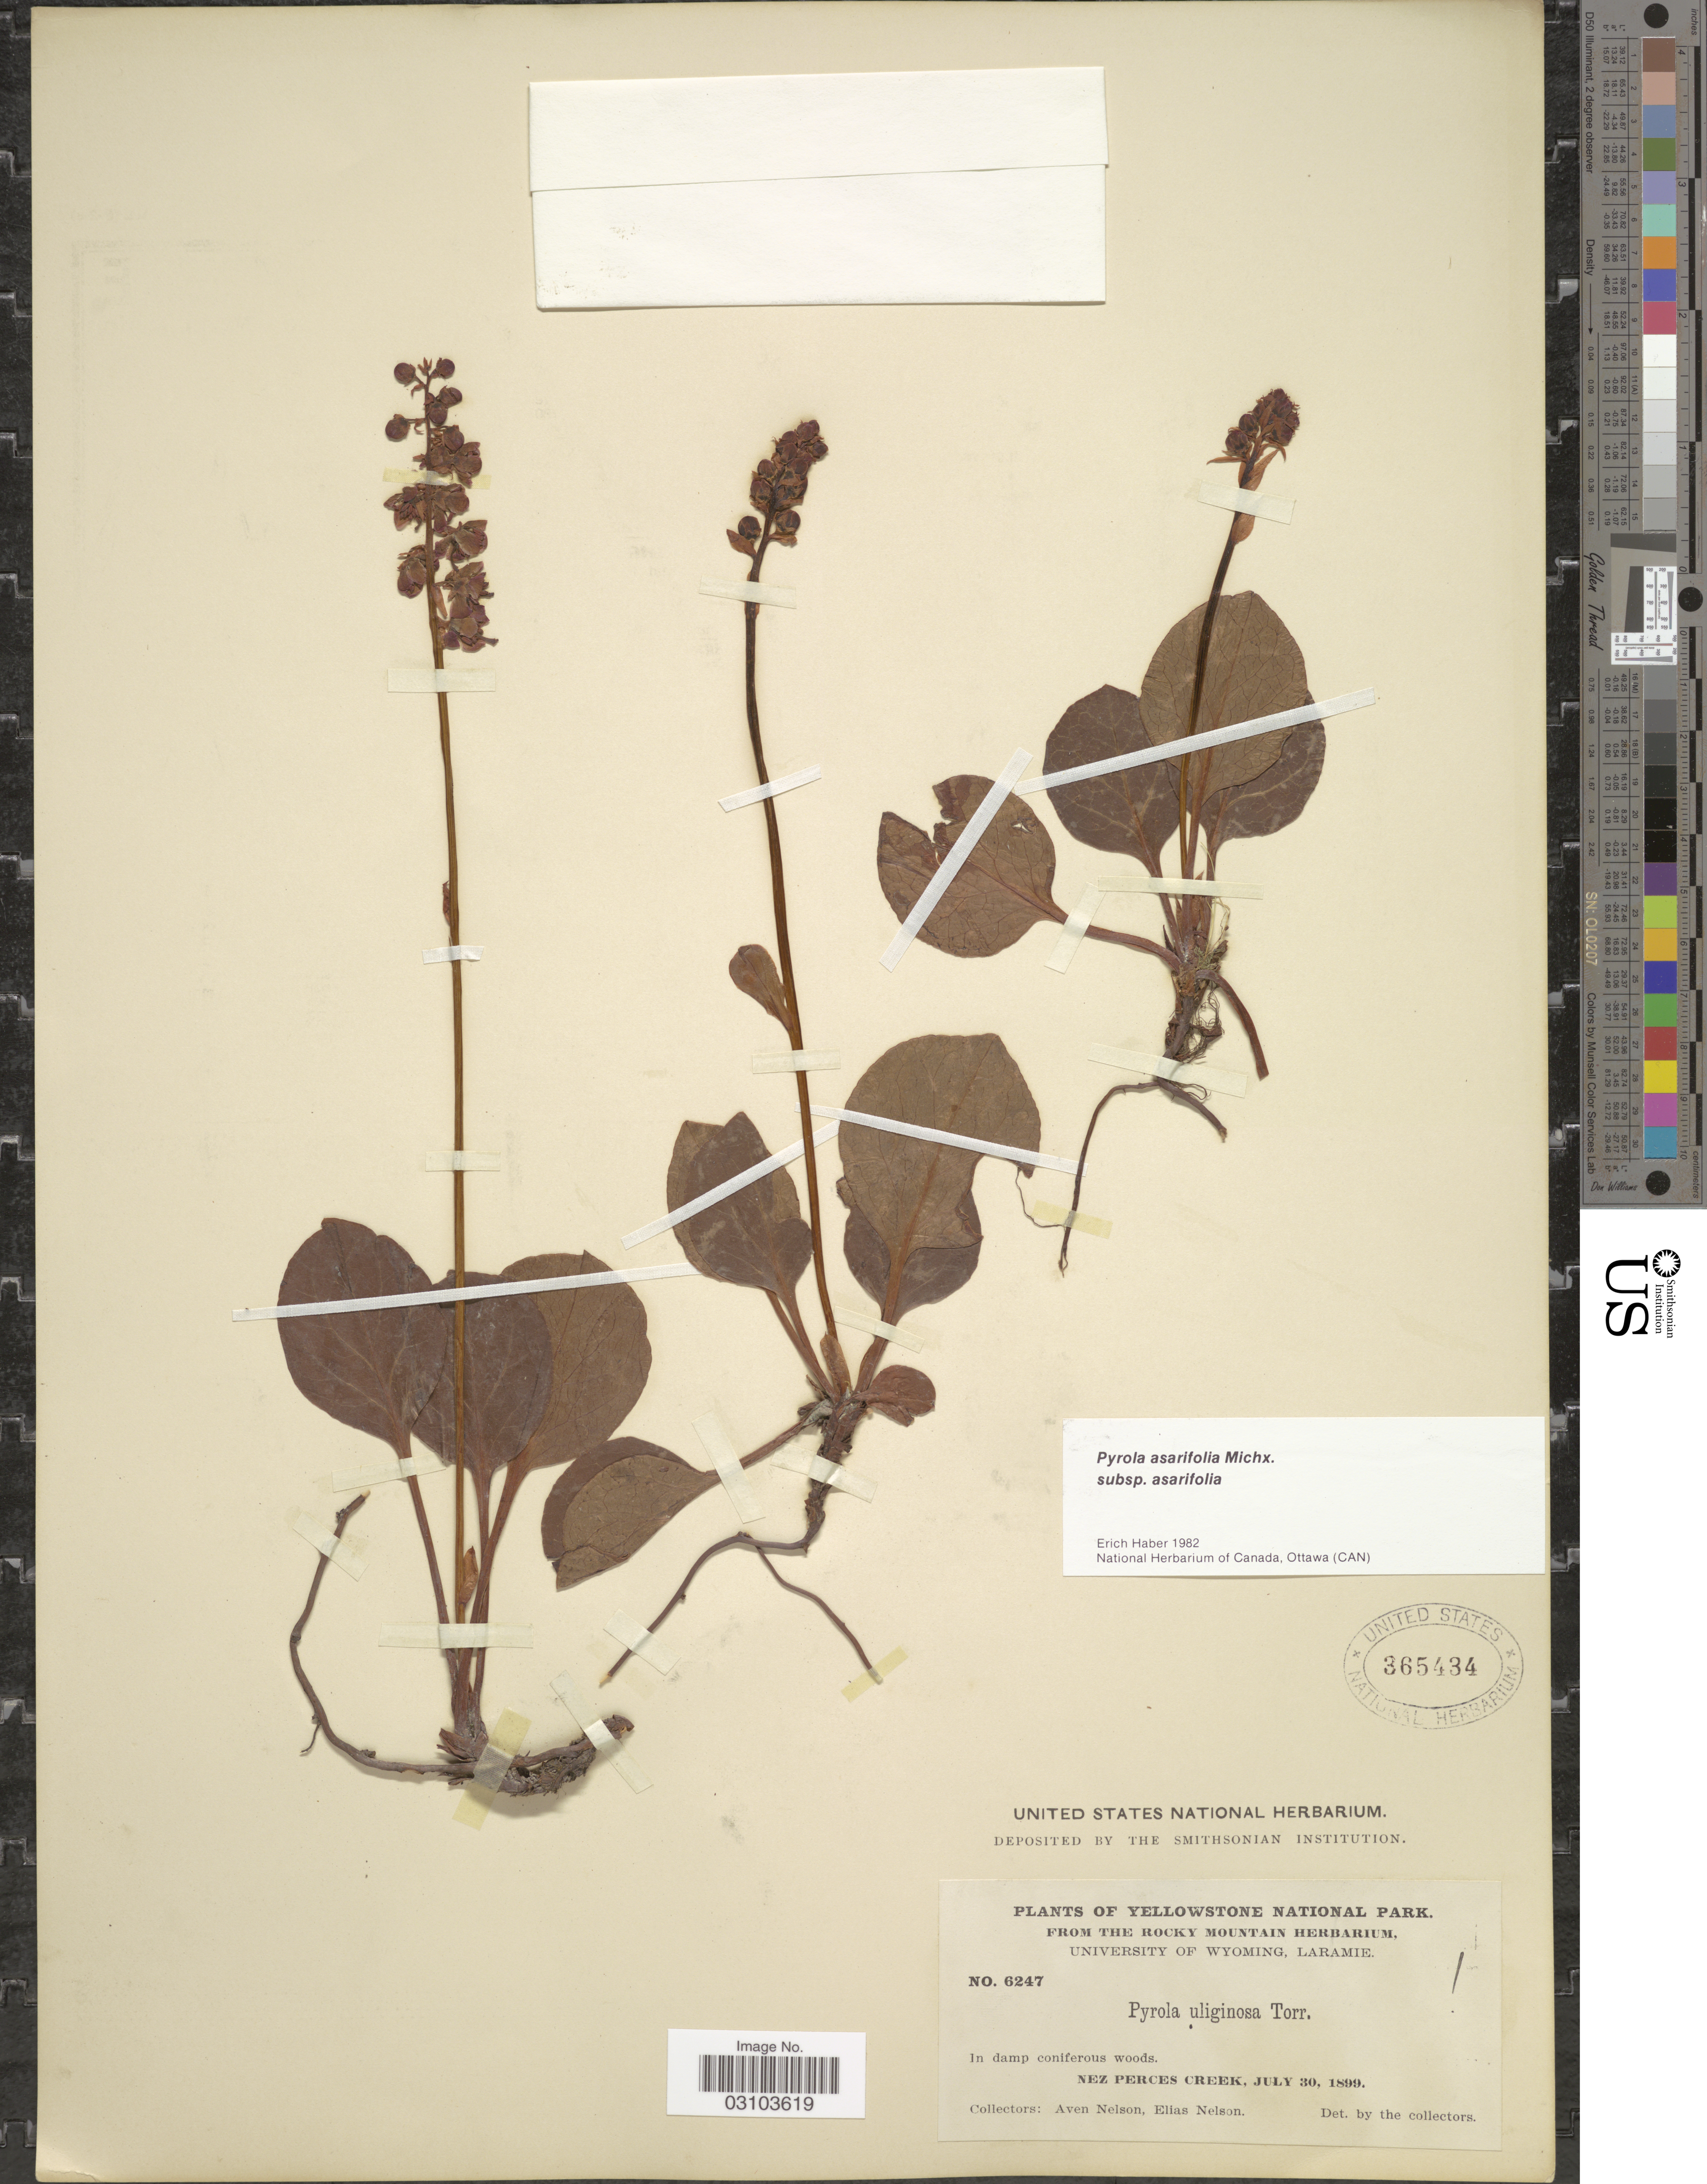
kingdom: Plantae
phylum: Tracheophyta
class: Magnoliopsida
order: Ericales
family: Ericaceae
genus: Pyrola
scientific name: Pyrola asarifolia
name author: Michx.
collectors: A. Nelson & E. Nelson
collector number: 6247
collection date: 1899-07-30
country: United States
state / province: Wyoming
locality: Yellowstone National Park. Nez Perces Creek.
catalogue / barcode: US 365434